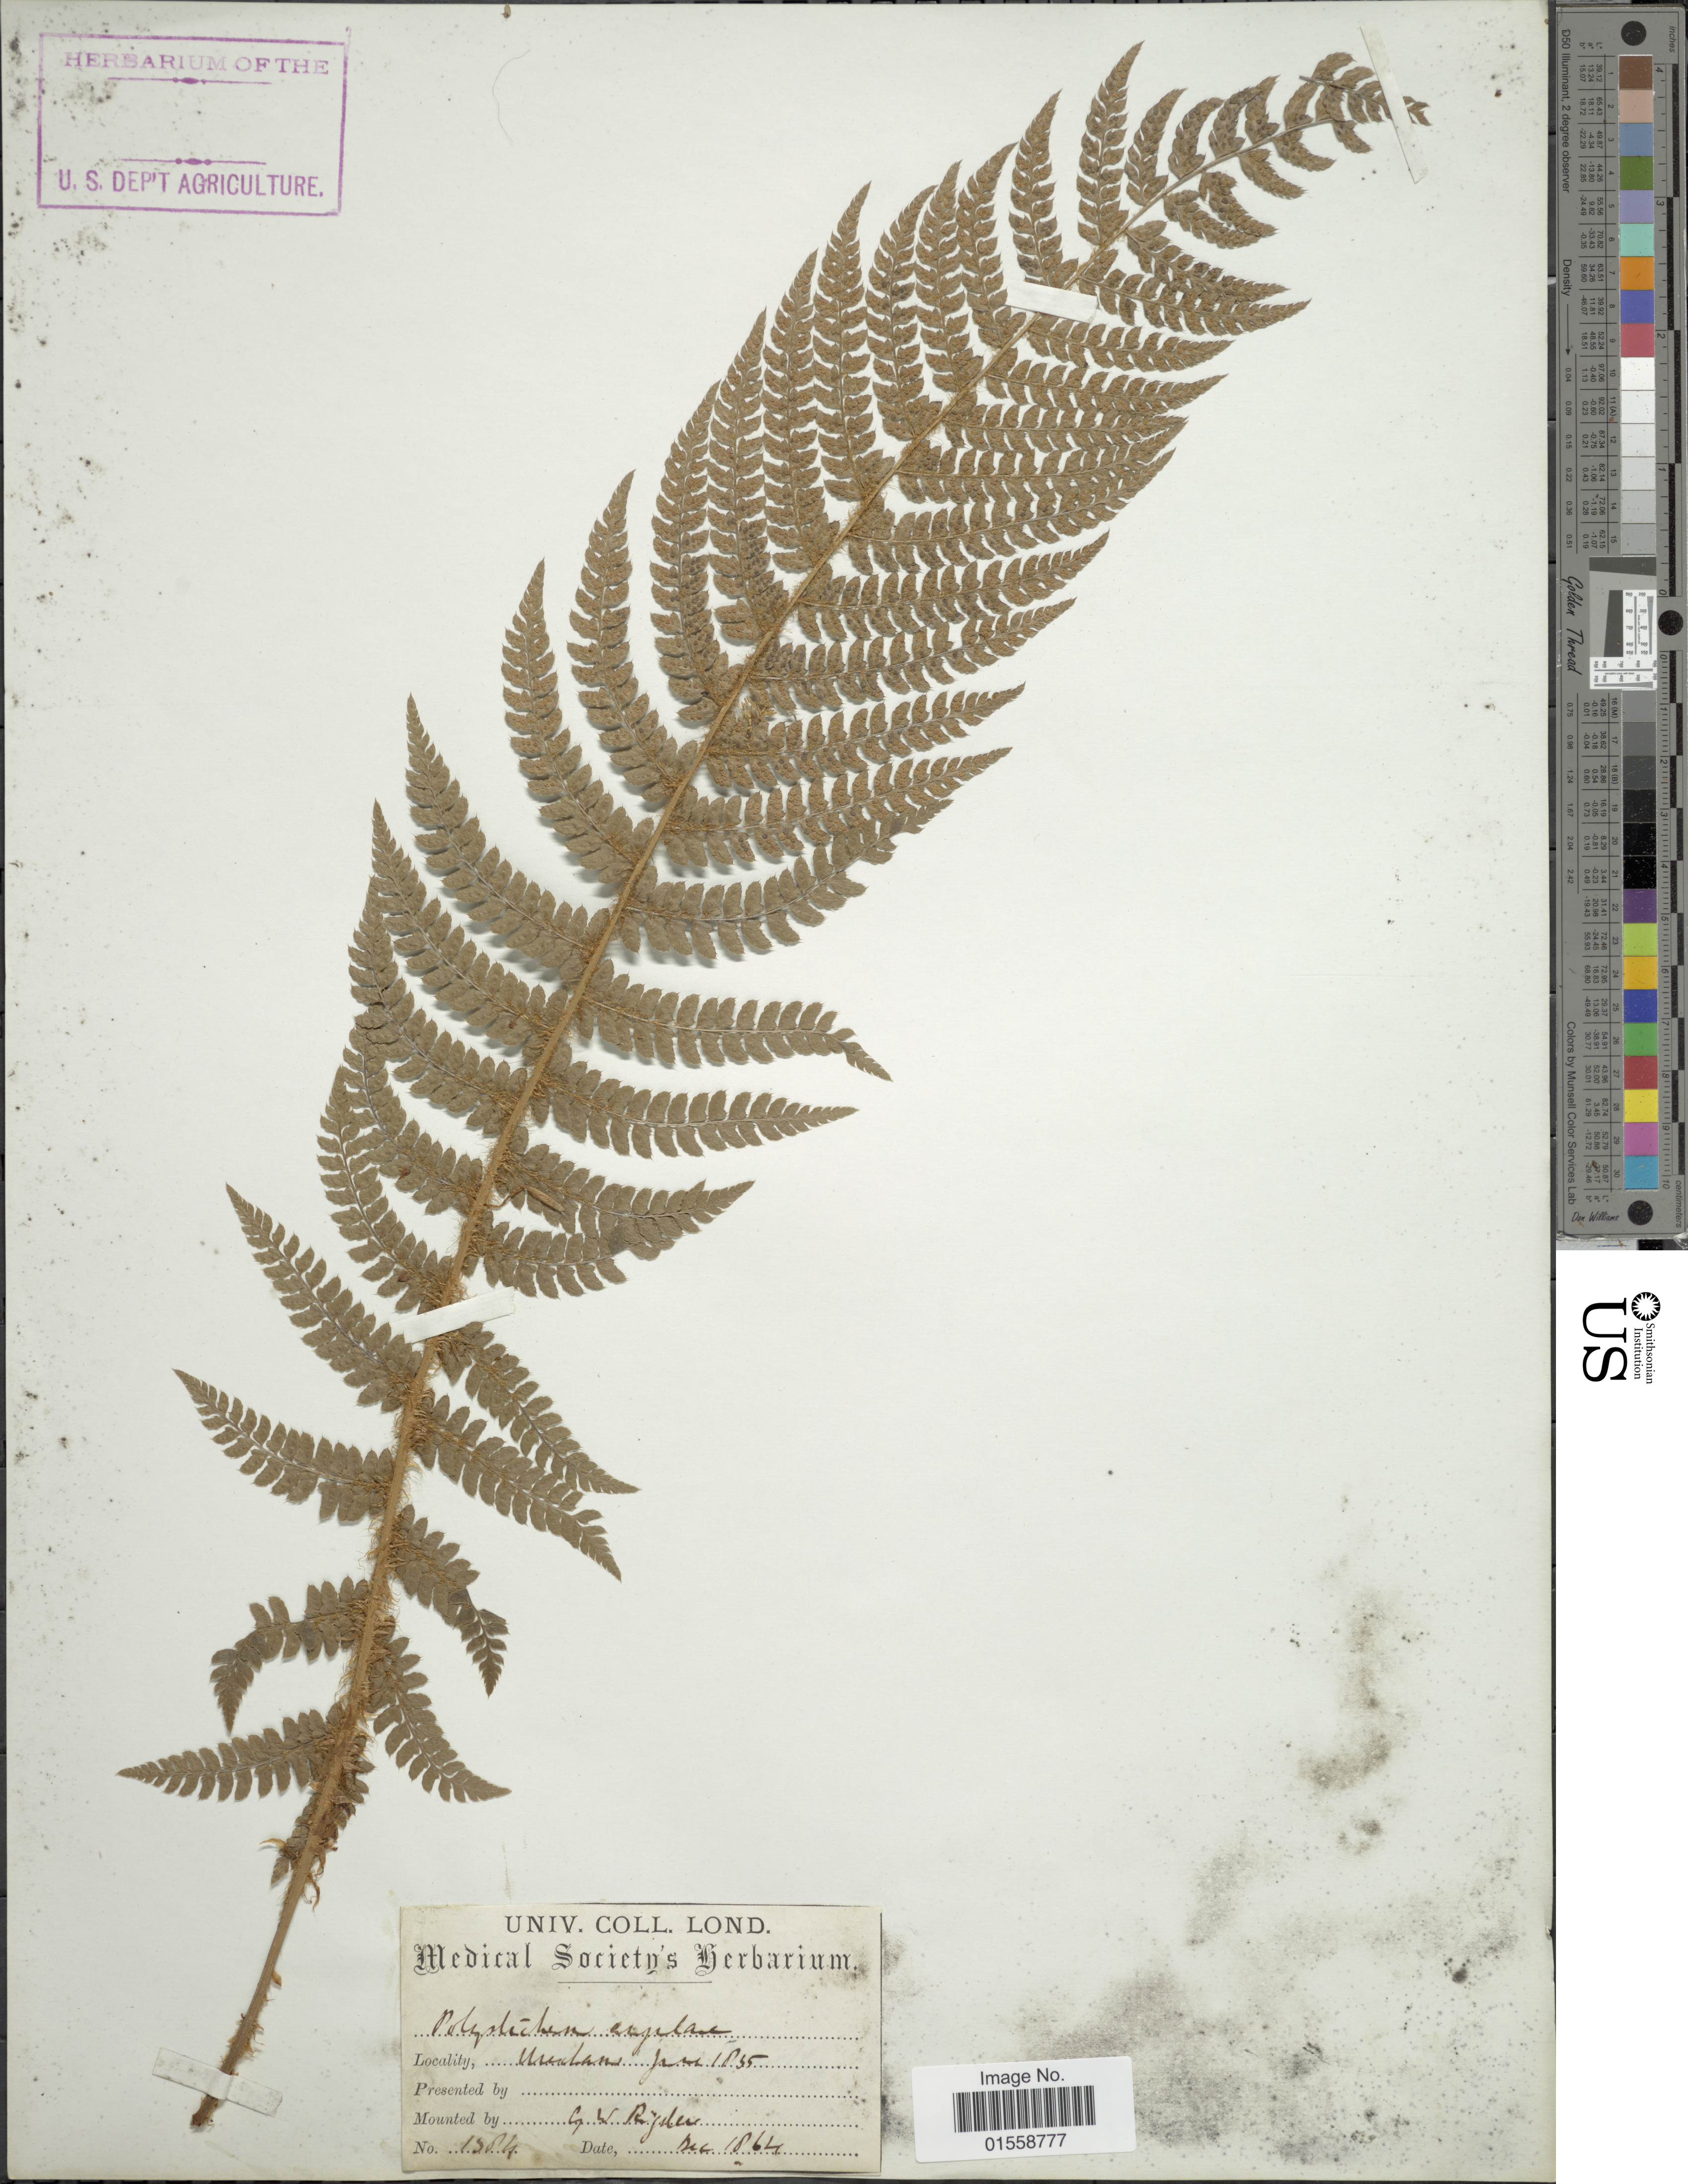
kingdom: Plantae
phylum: Tracheophyta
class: Polypodiopsida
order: Polypodiales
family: Dryopteridaceae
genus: Polystichum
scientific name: Polystichum setiferum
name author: (Forssk.) Moore ex Woynar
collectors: G. Ryder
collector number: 1584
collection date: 1855-06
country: United Kingdom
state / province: England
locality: Mitcham